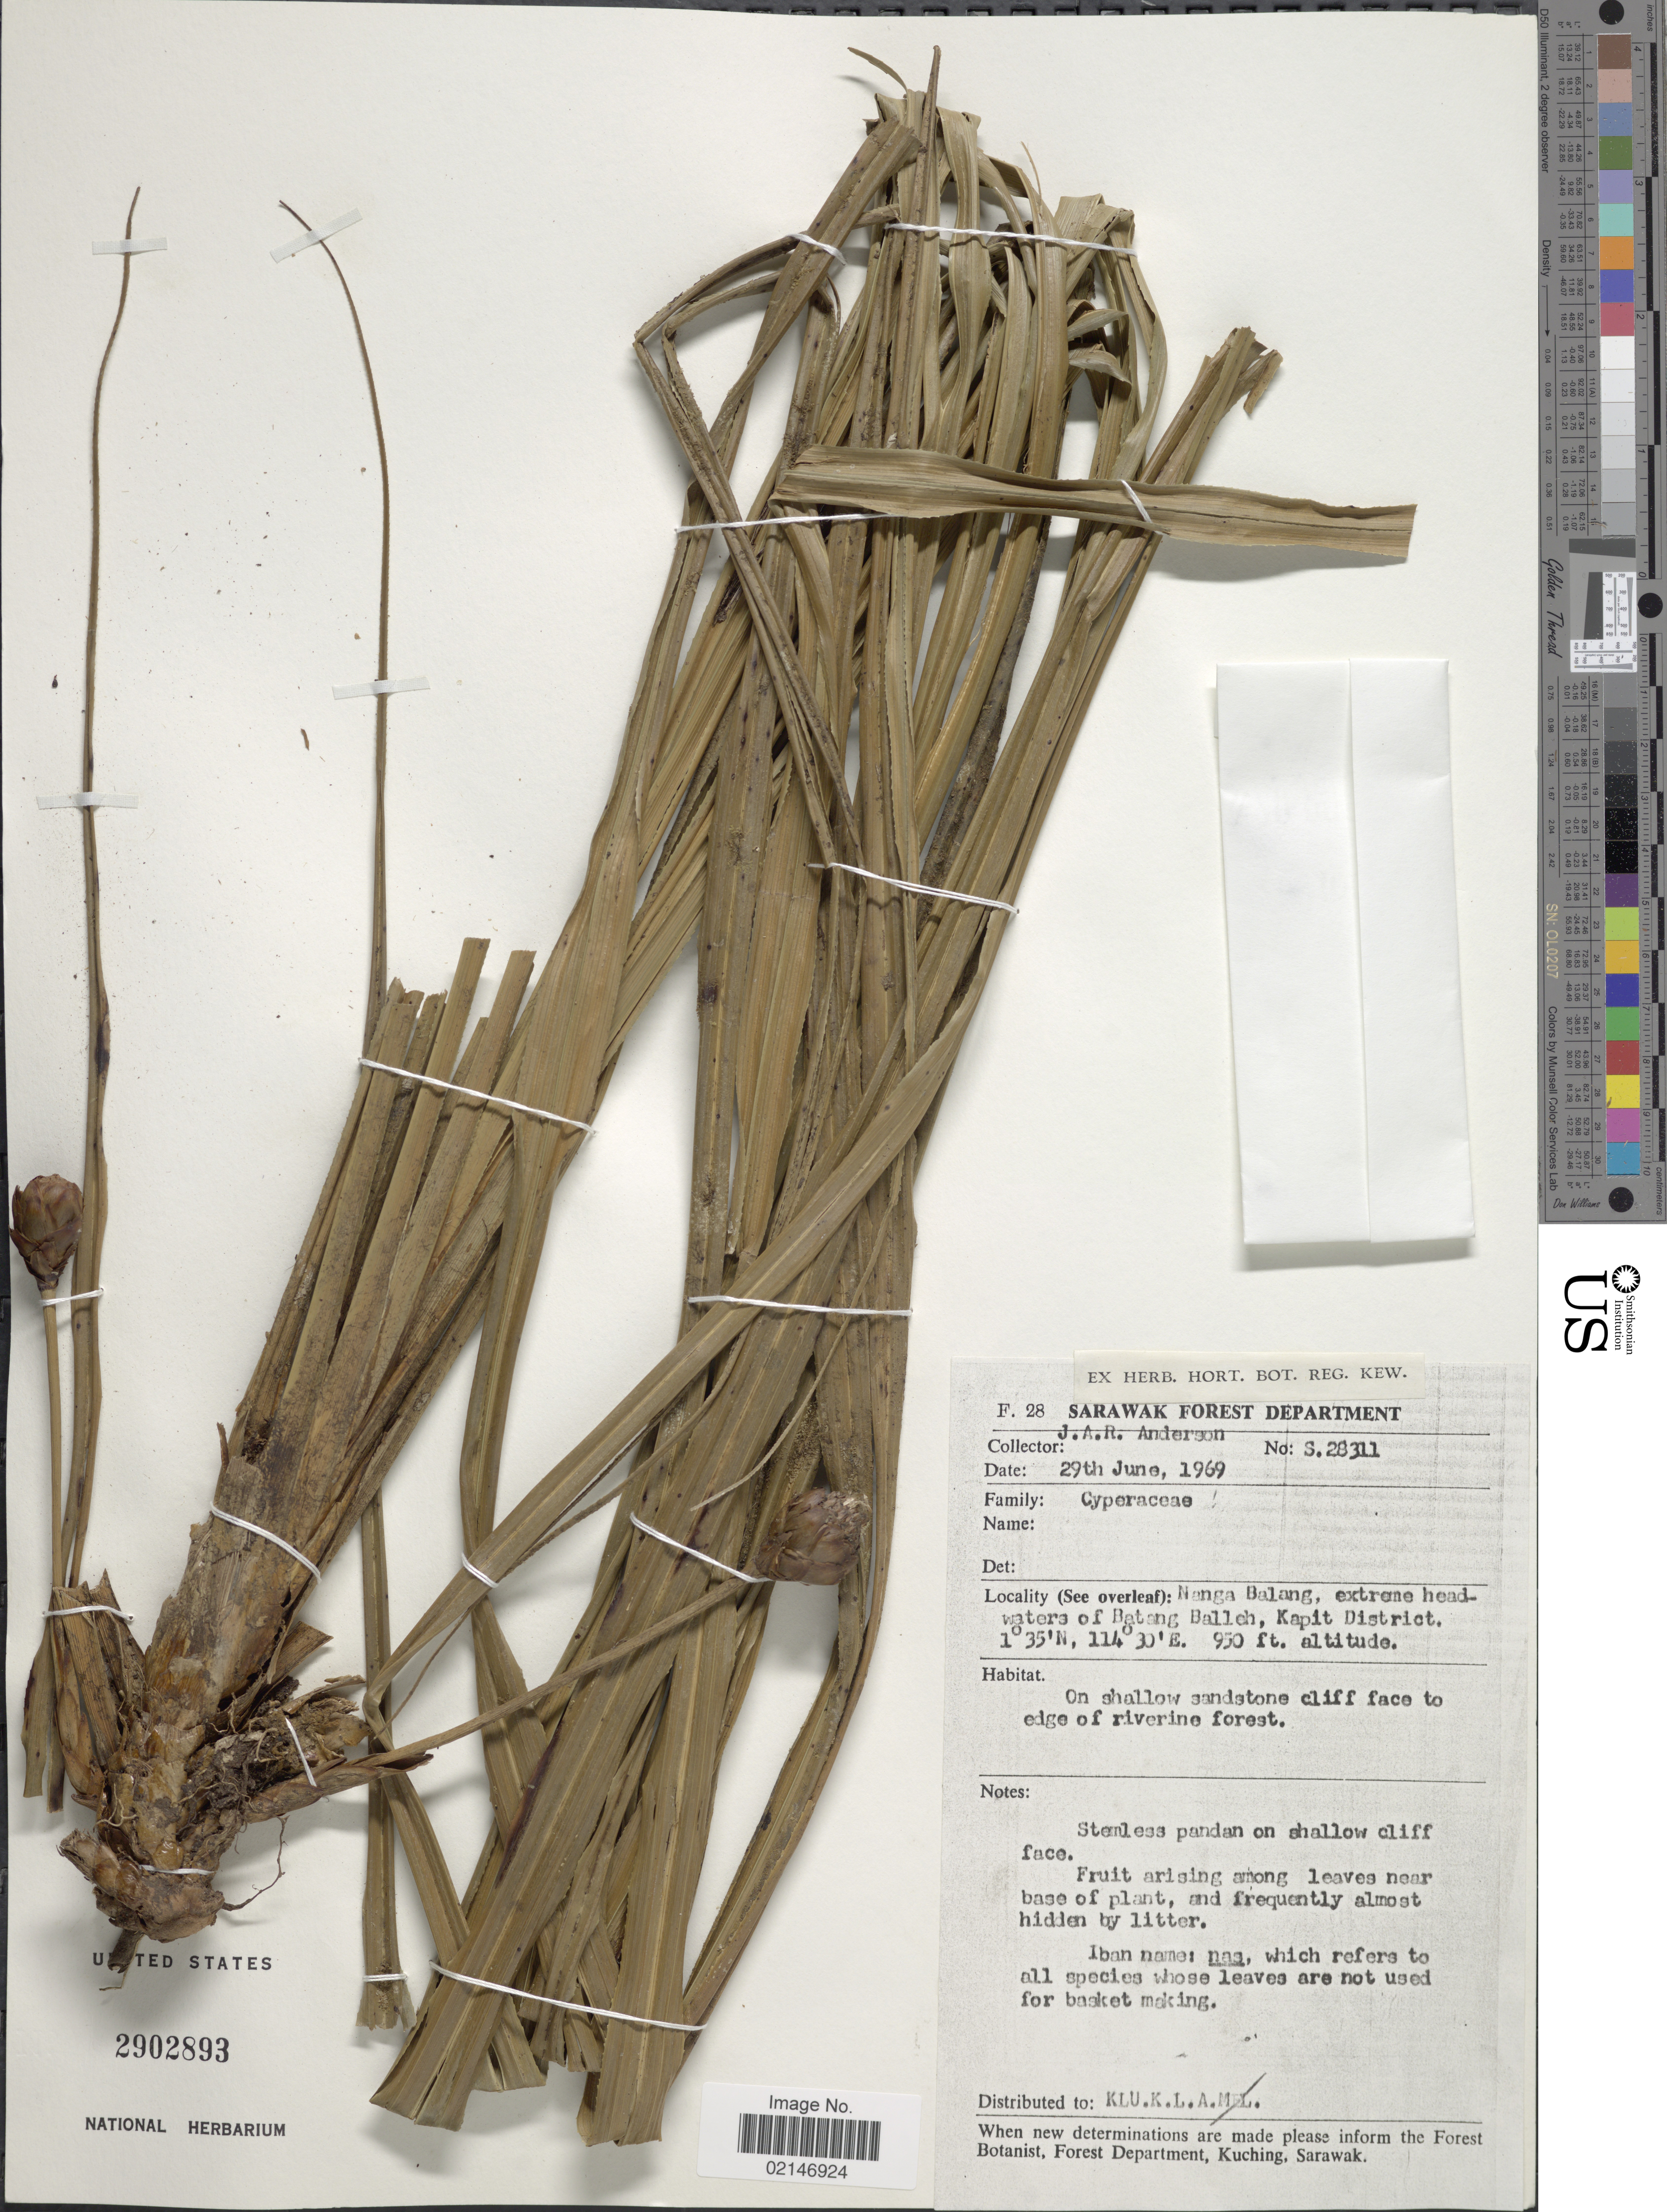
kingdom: Plantae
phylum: Tracheophyta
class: Liliopsida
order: Poales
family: Cyperaceae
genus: Mapania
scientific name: Mapania squamata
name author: (Kurz) C.B. Clarke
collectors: J. A. R. Anderson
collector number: S28311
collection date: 1969-06-29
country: Malaysia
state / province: Sarawak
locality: Nanga Balang, extreme headwaters of Batang Balleh, Kapit District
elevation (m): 290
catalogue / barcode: US 290293